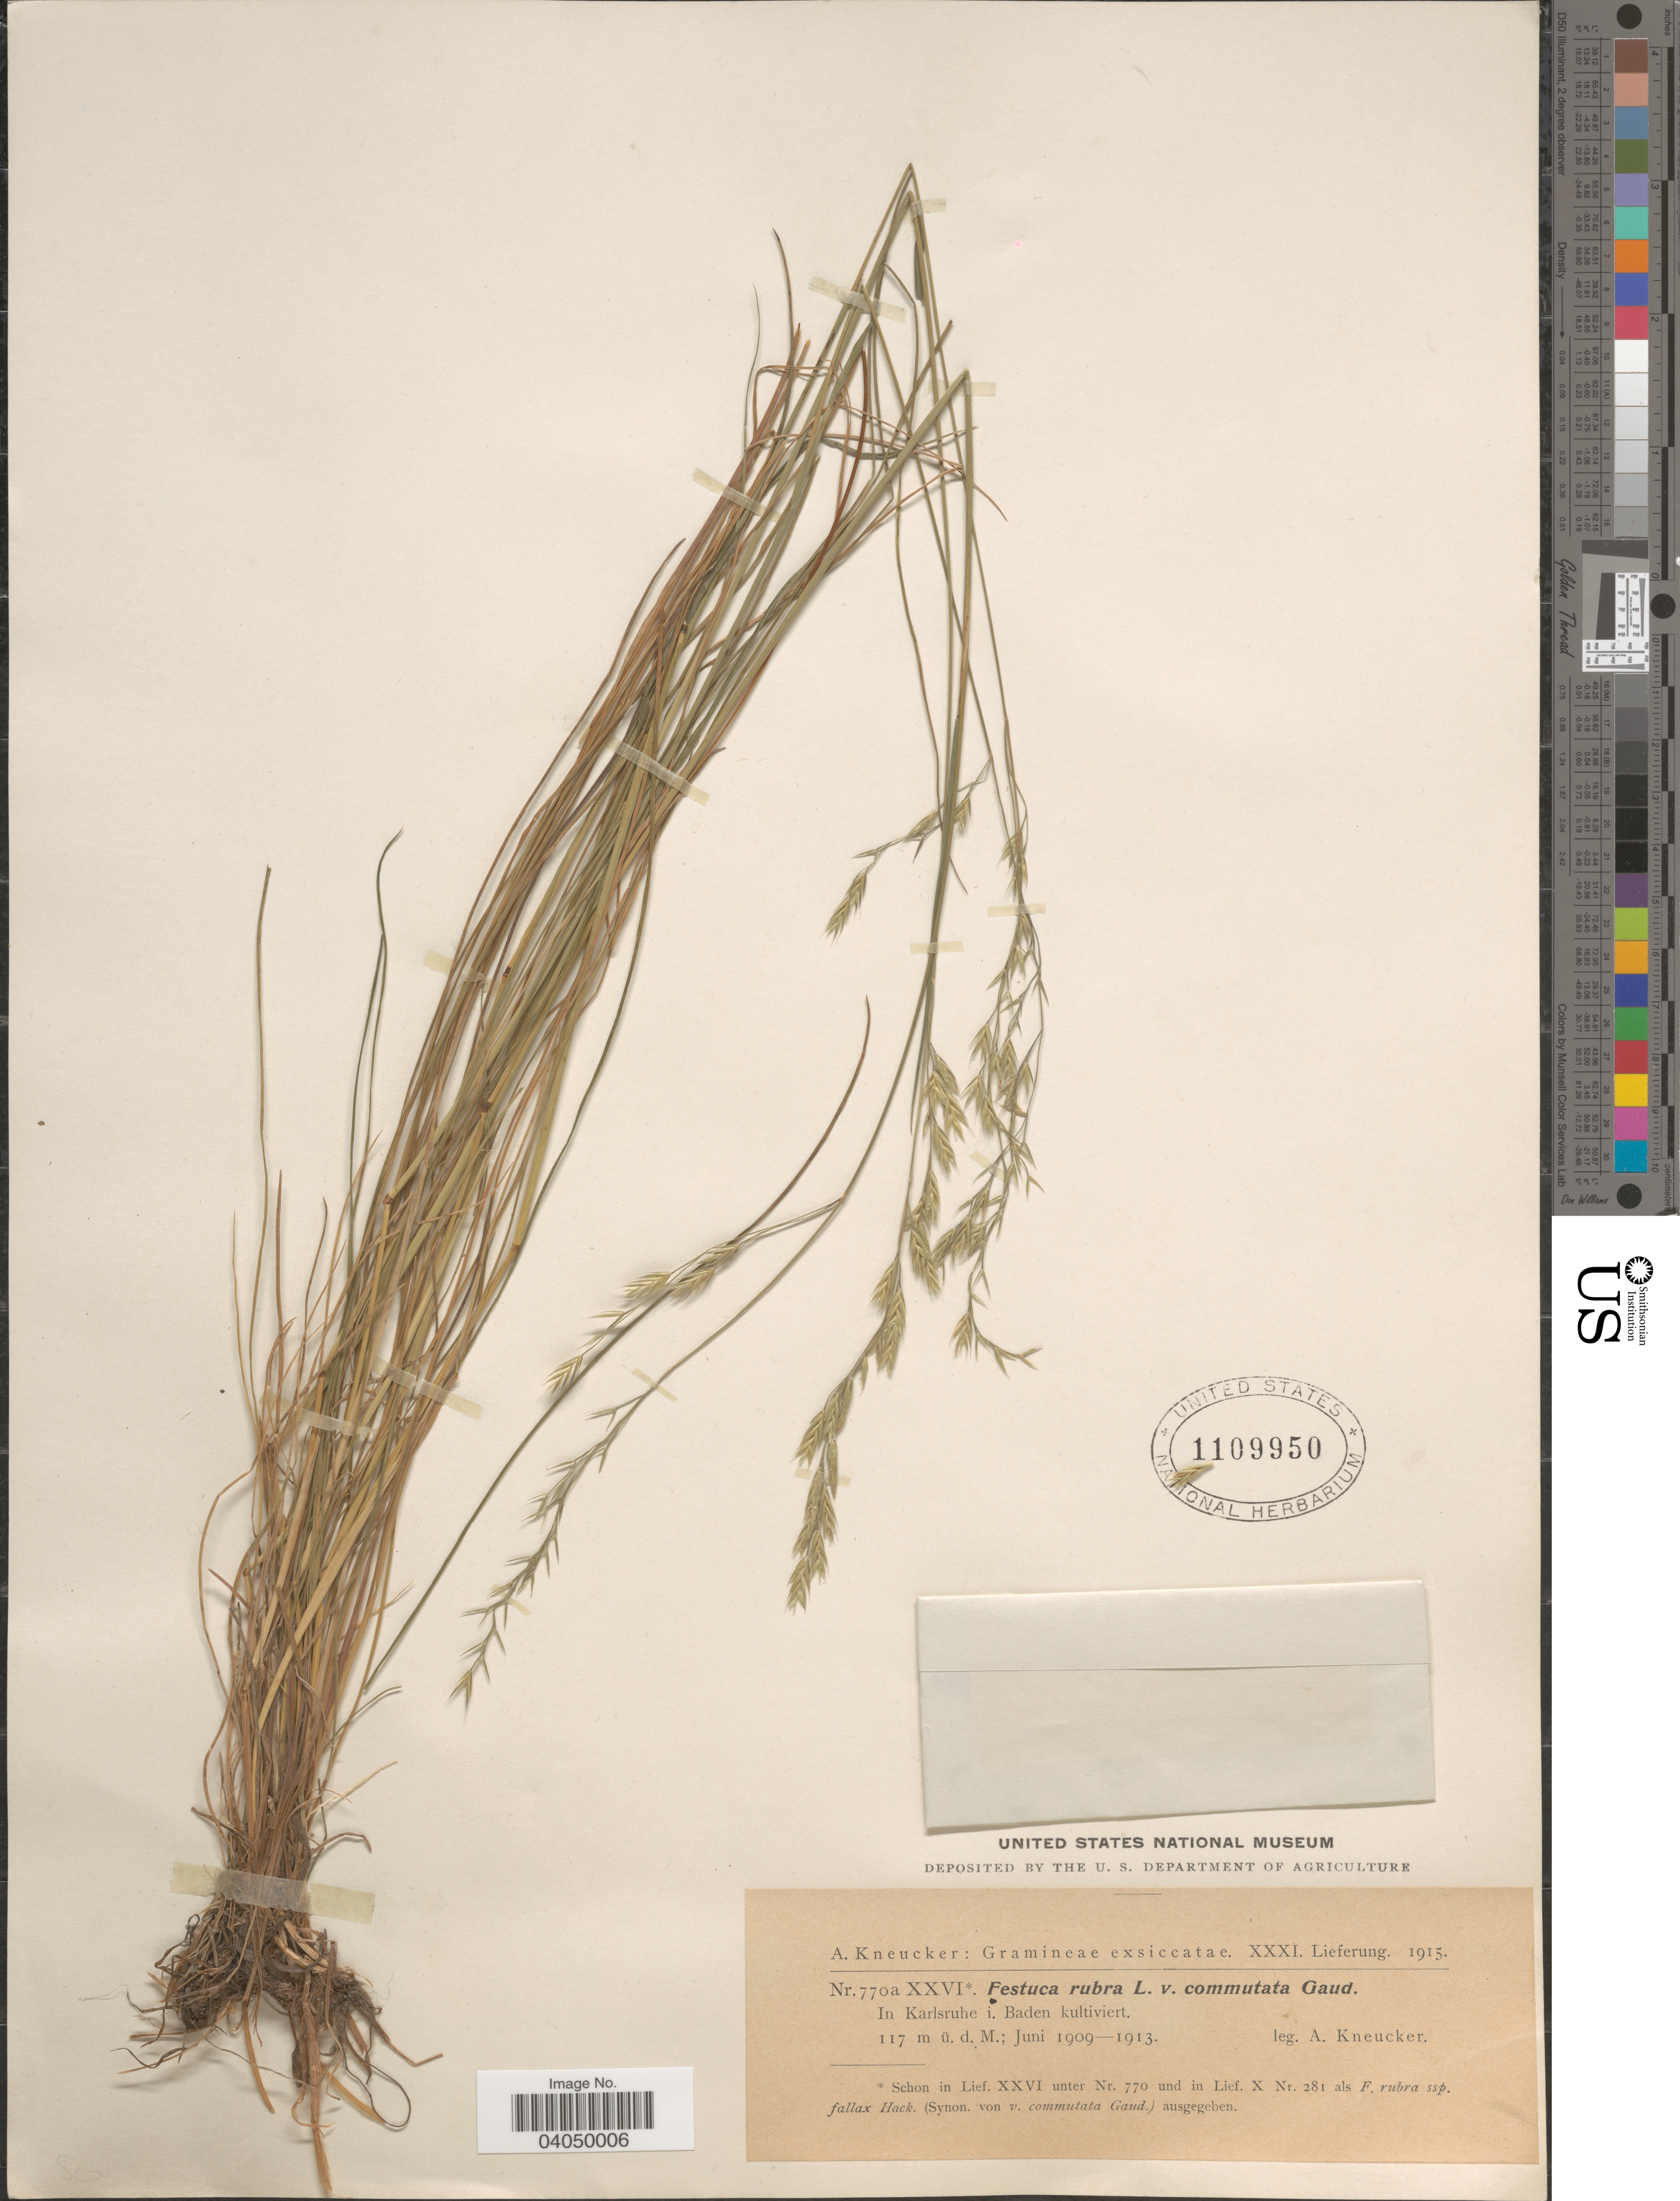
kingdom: Plantae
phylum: Tracheophyta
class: Liliopsida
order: Poales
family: Poaceae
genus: Festuca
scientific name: Festuca rubra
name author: L.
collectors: A. Kneucker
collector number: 770a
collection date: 1909-06/1913-06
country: Germany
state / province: Baden-Württemberg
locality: In Karlsruhe i. Baden kultiviert.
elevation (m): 117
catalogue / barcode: US 1109950